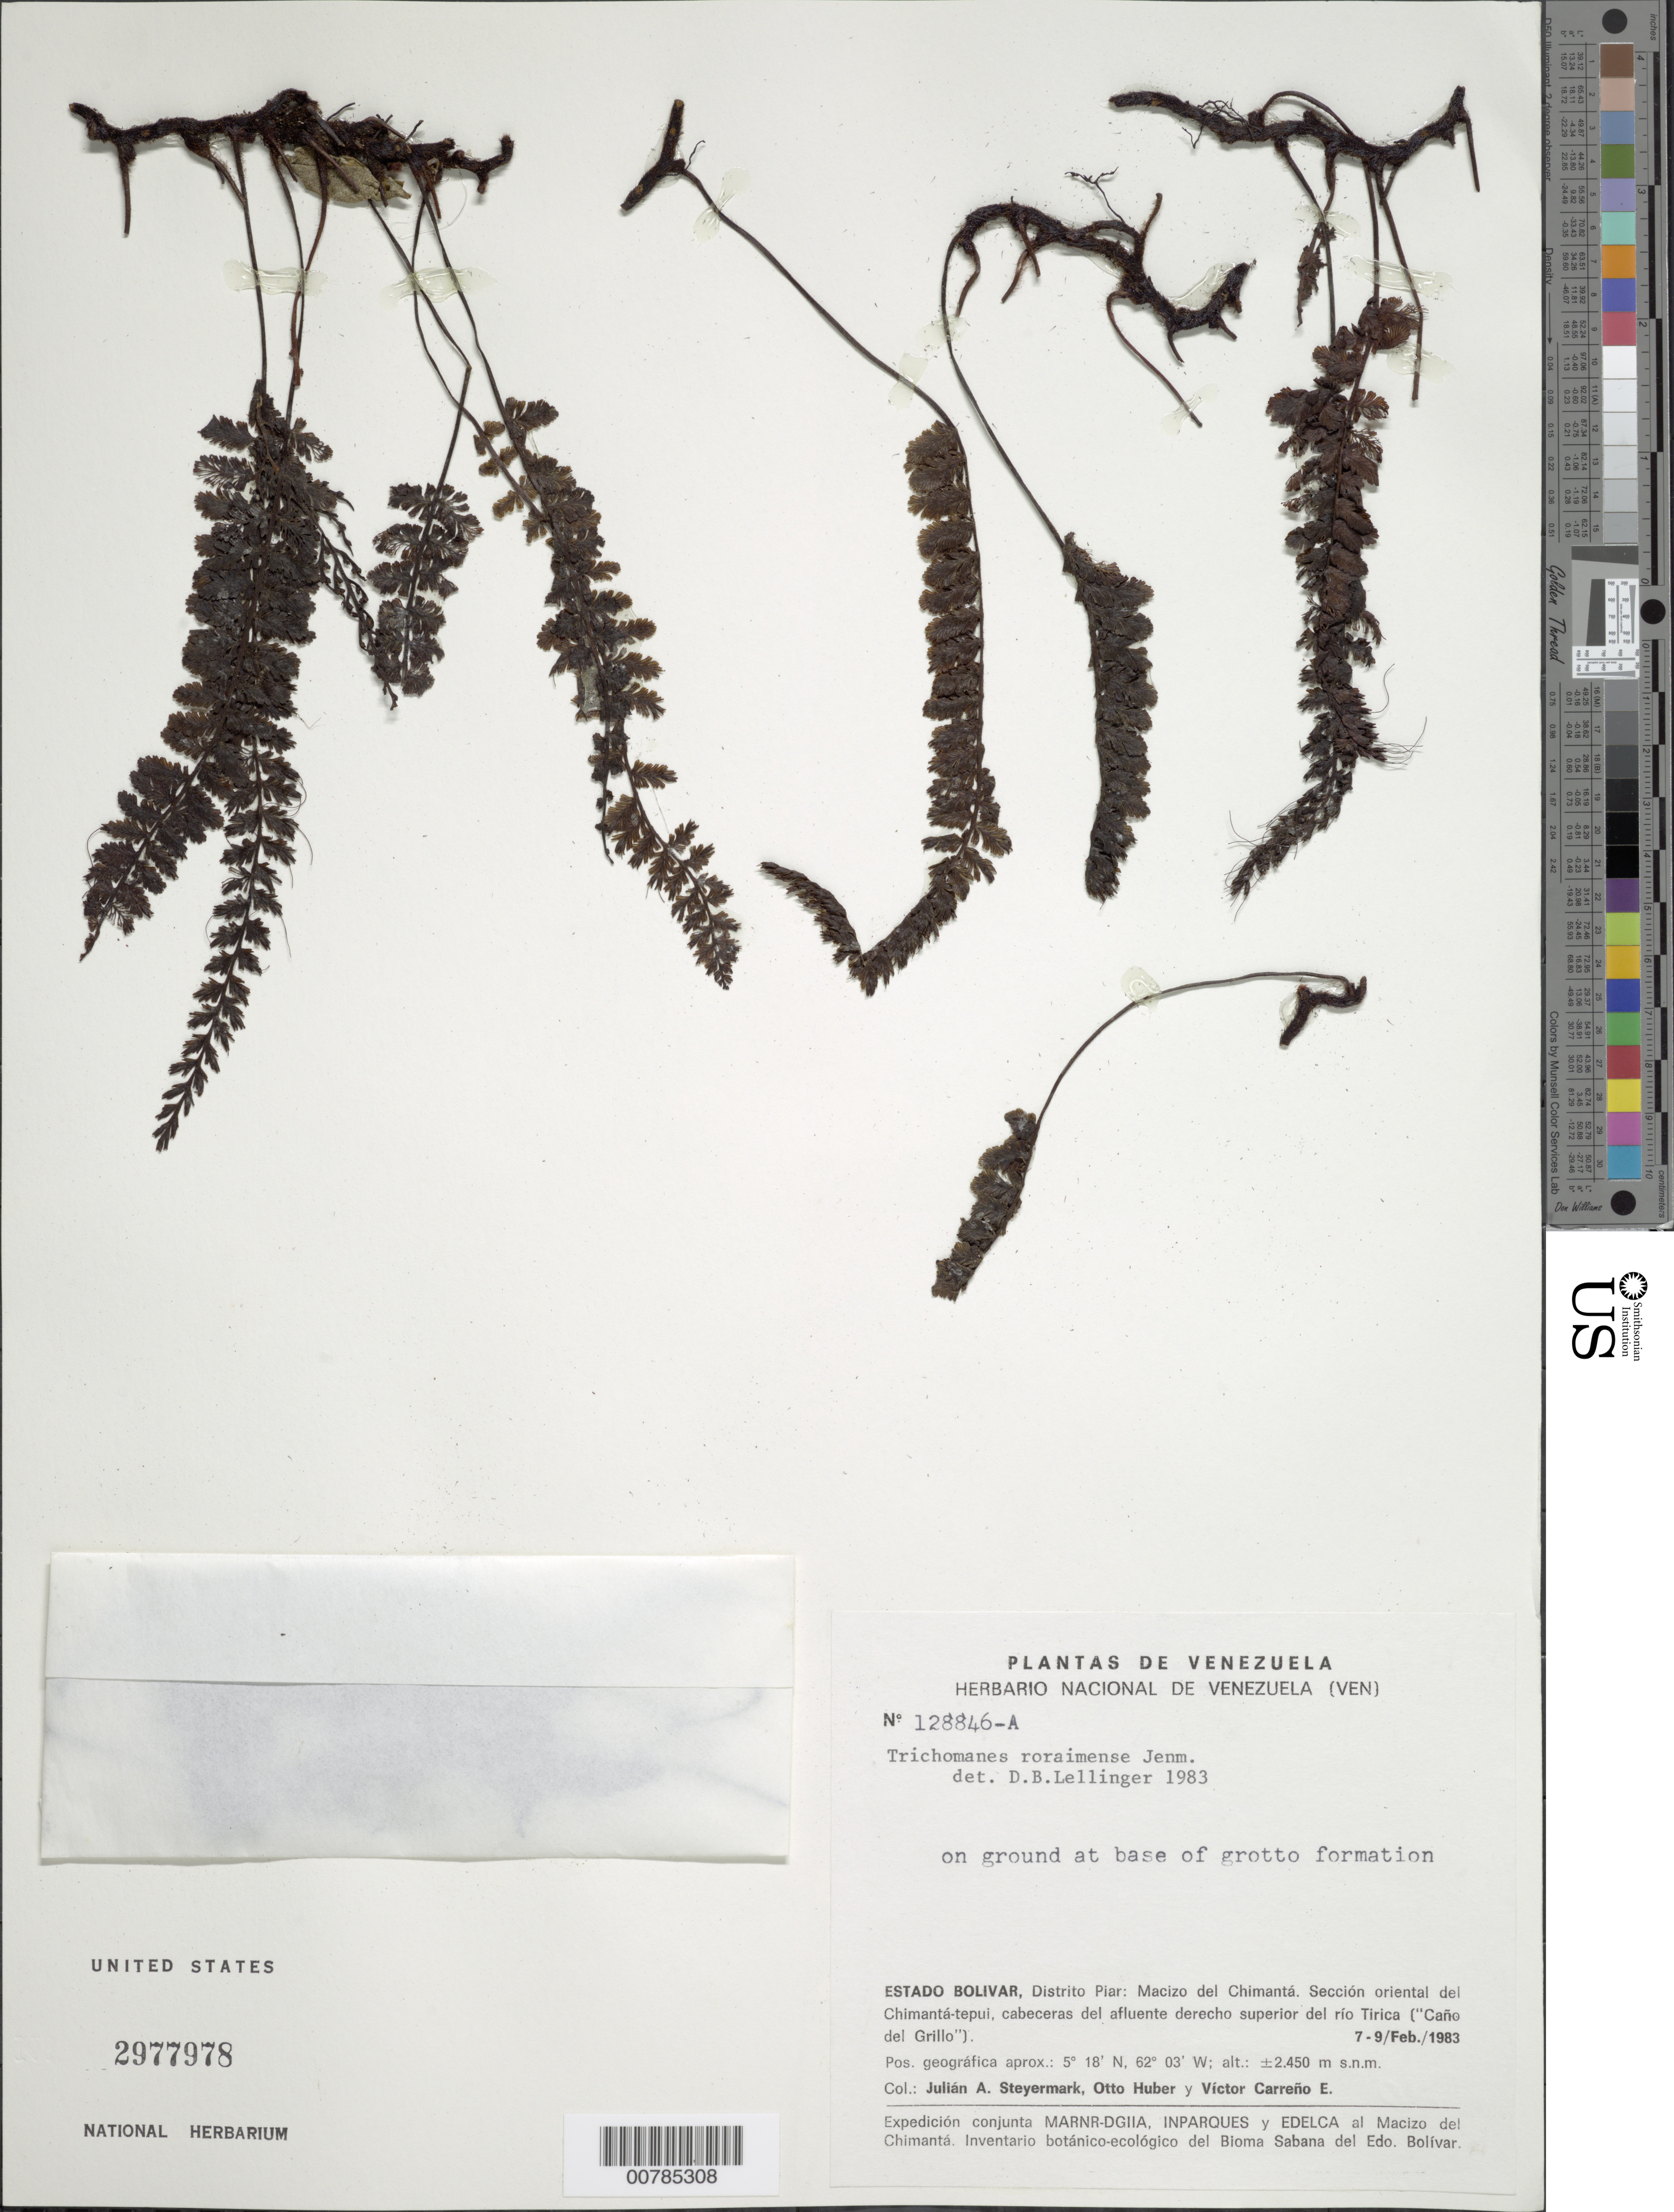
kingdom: Plantae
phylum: Tracheophyta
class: Polypodiopsida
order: Hymenophyllales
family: Hymenophyllaceae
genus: Trichomanes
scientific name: Trichomanes roraimense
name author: Jenman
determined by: Lellinger, David B., (BOT), Smithsonian Institution - National Museum of Natural History (UNITED STATES)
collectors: J. Steyermark, O. Huber & V. Carreño E.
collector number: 128846 A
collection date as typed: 7-Feb-83 to 9-Feb-83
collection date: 1983-02-07/1983-02-09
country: Venezuela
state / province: Bolívar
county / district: Piar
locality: Macizo del Chimantá, sect. oriental del Chimantá-tepuí, cabeceras del afluente derecho superíor del Río Tirica (Caño del Grillo)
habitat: On ground at base of grotto formation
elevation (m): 2450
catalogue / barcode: US 2977978